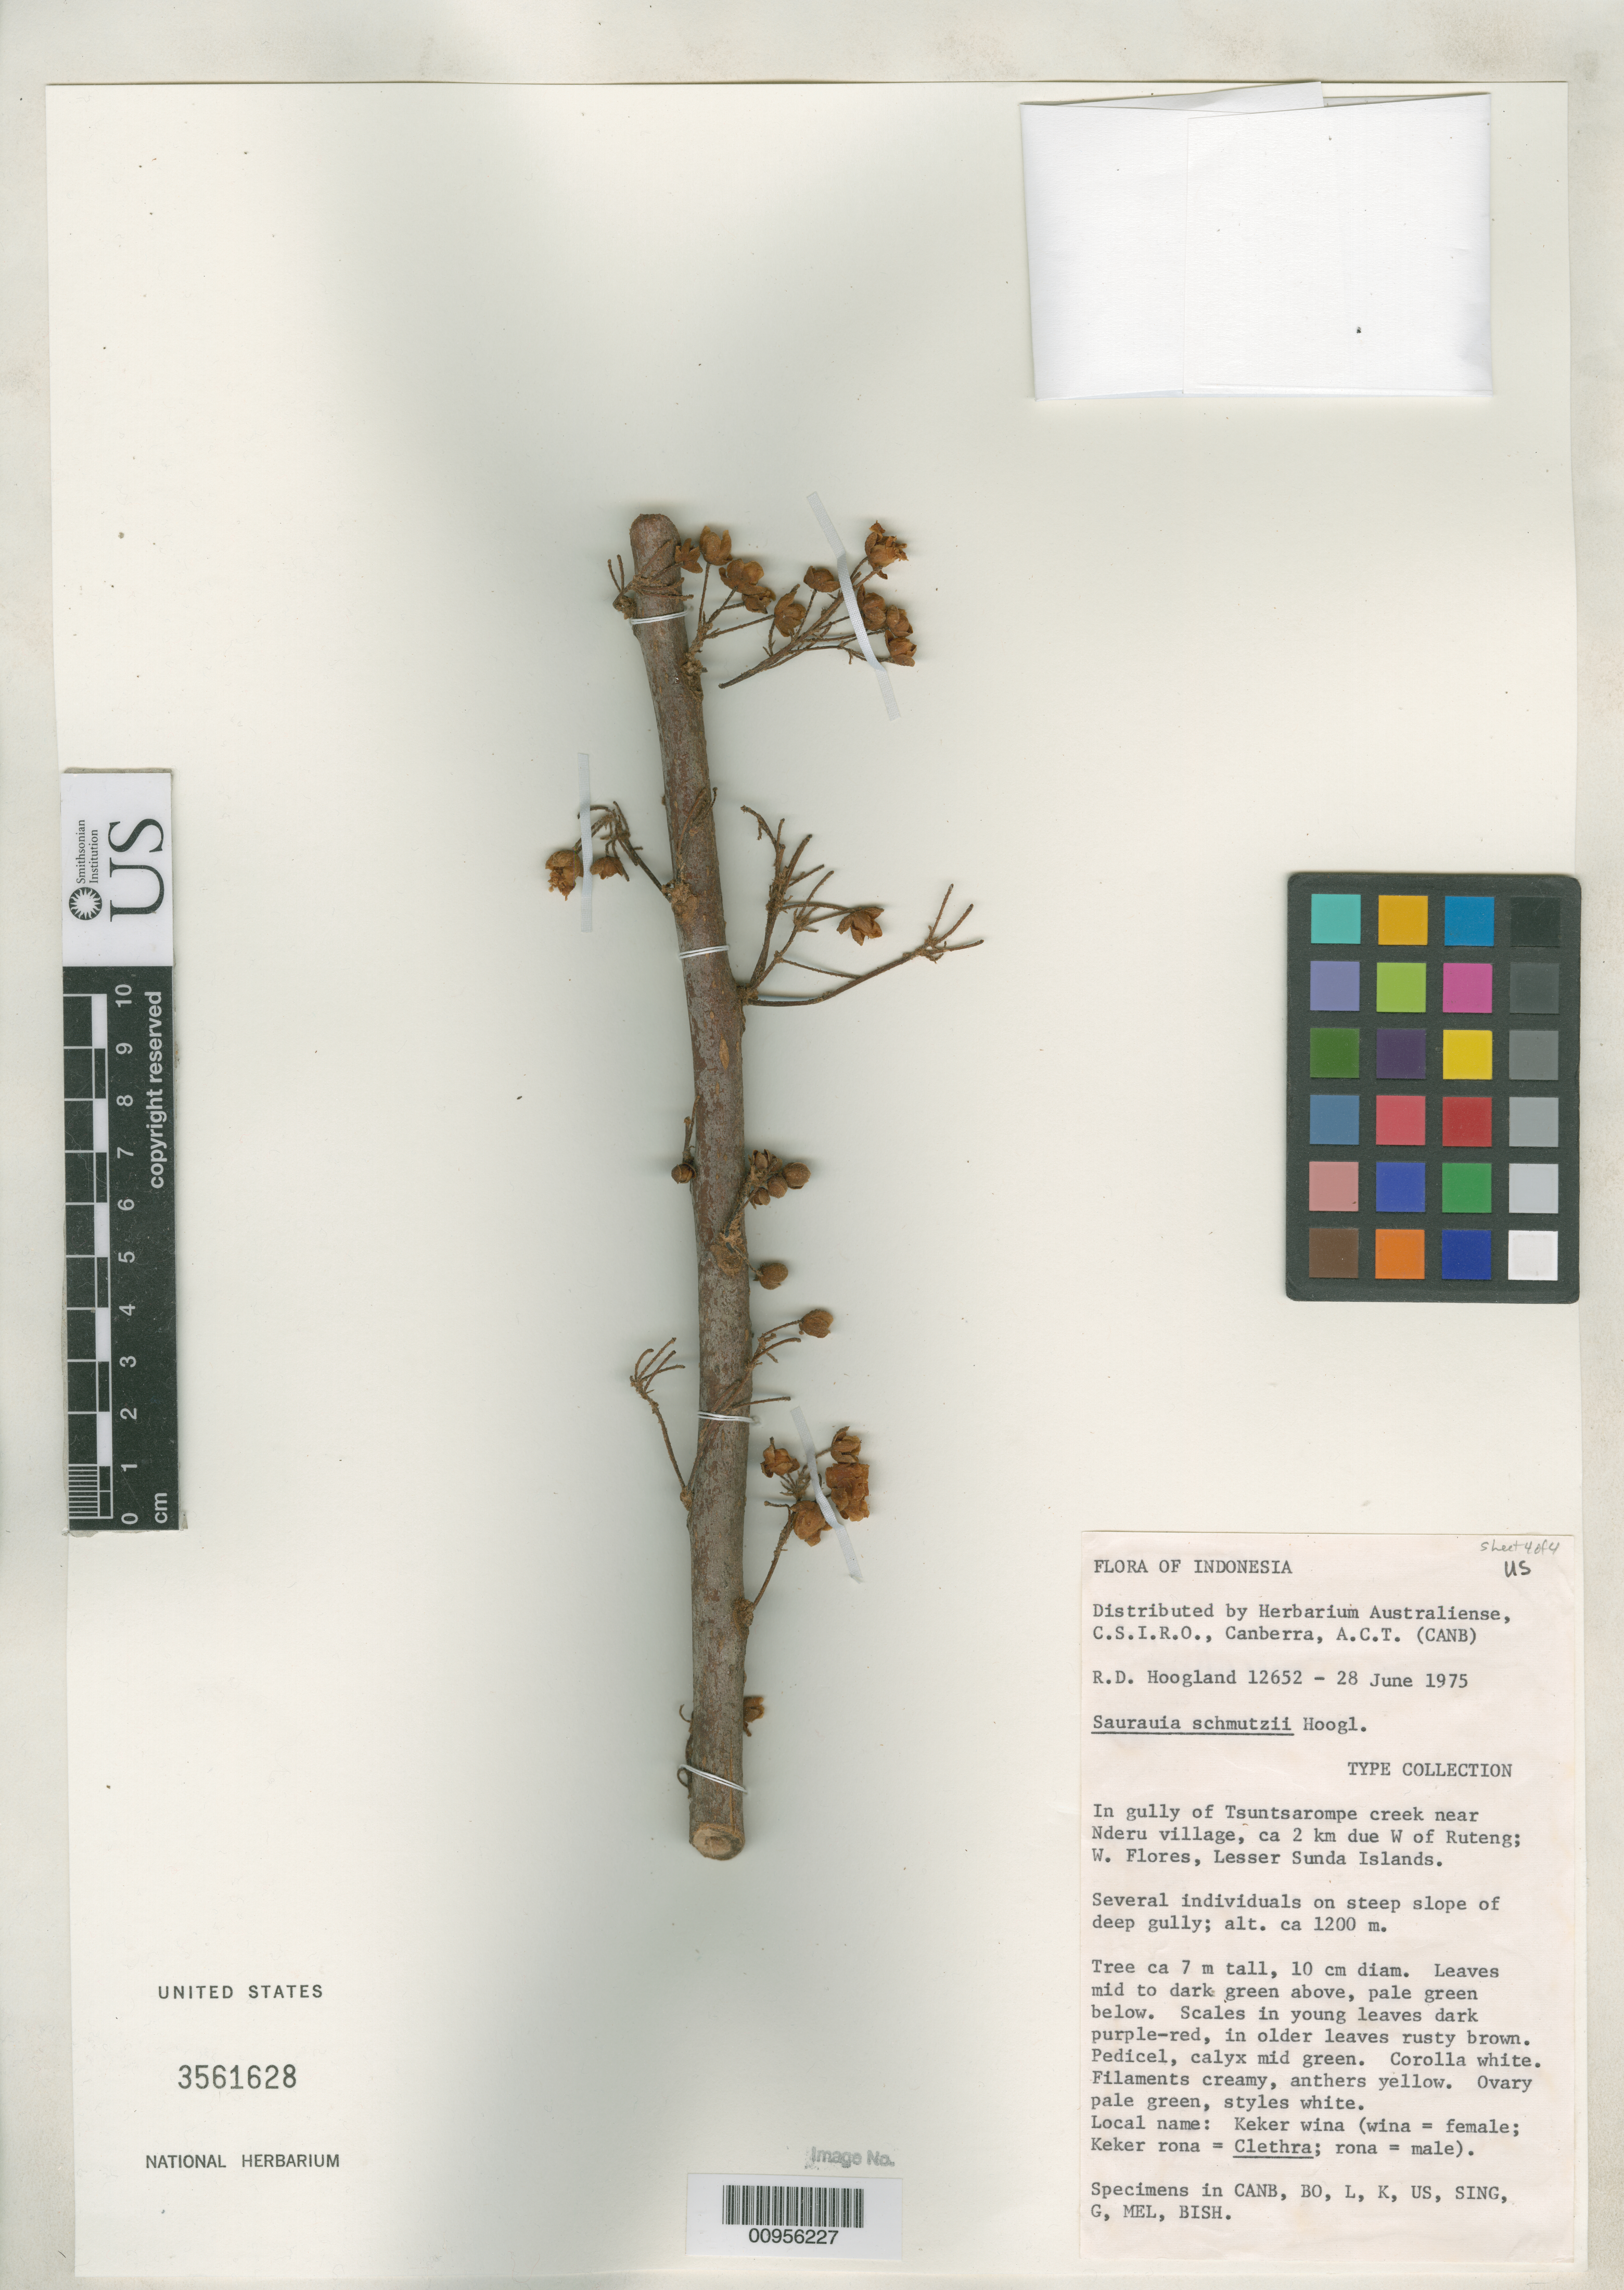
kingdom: Plantae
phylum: Tracheophyta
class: Magnoliopsida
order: Ericales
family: Actinidiaceae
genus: Saurauia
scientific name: Saurauia schmutzii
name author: Hoogland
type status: Isotype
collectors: R. D. Hoogland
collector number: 12652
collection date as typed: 28 Jun 1975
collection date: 1975-06-28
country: Indonesia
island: Flores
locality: In gully of Tsuntsarompe creek near Nderu village, ca. 2 km due W of Rutend; W. Flores, Lesser Sunda Islands.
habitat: On steep slope of deep gully.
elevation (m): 1200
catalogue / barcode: US 3561628